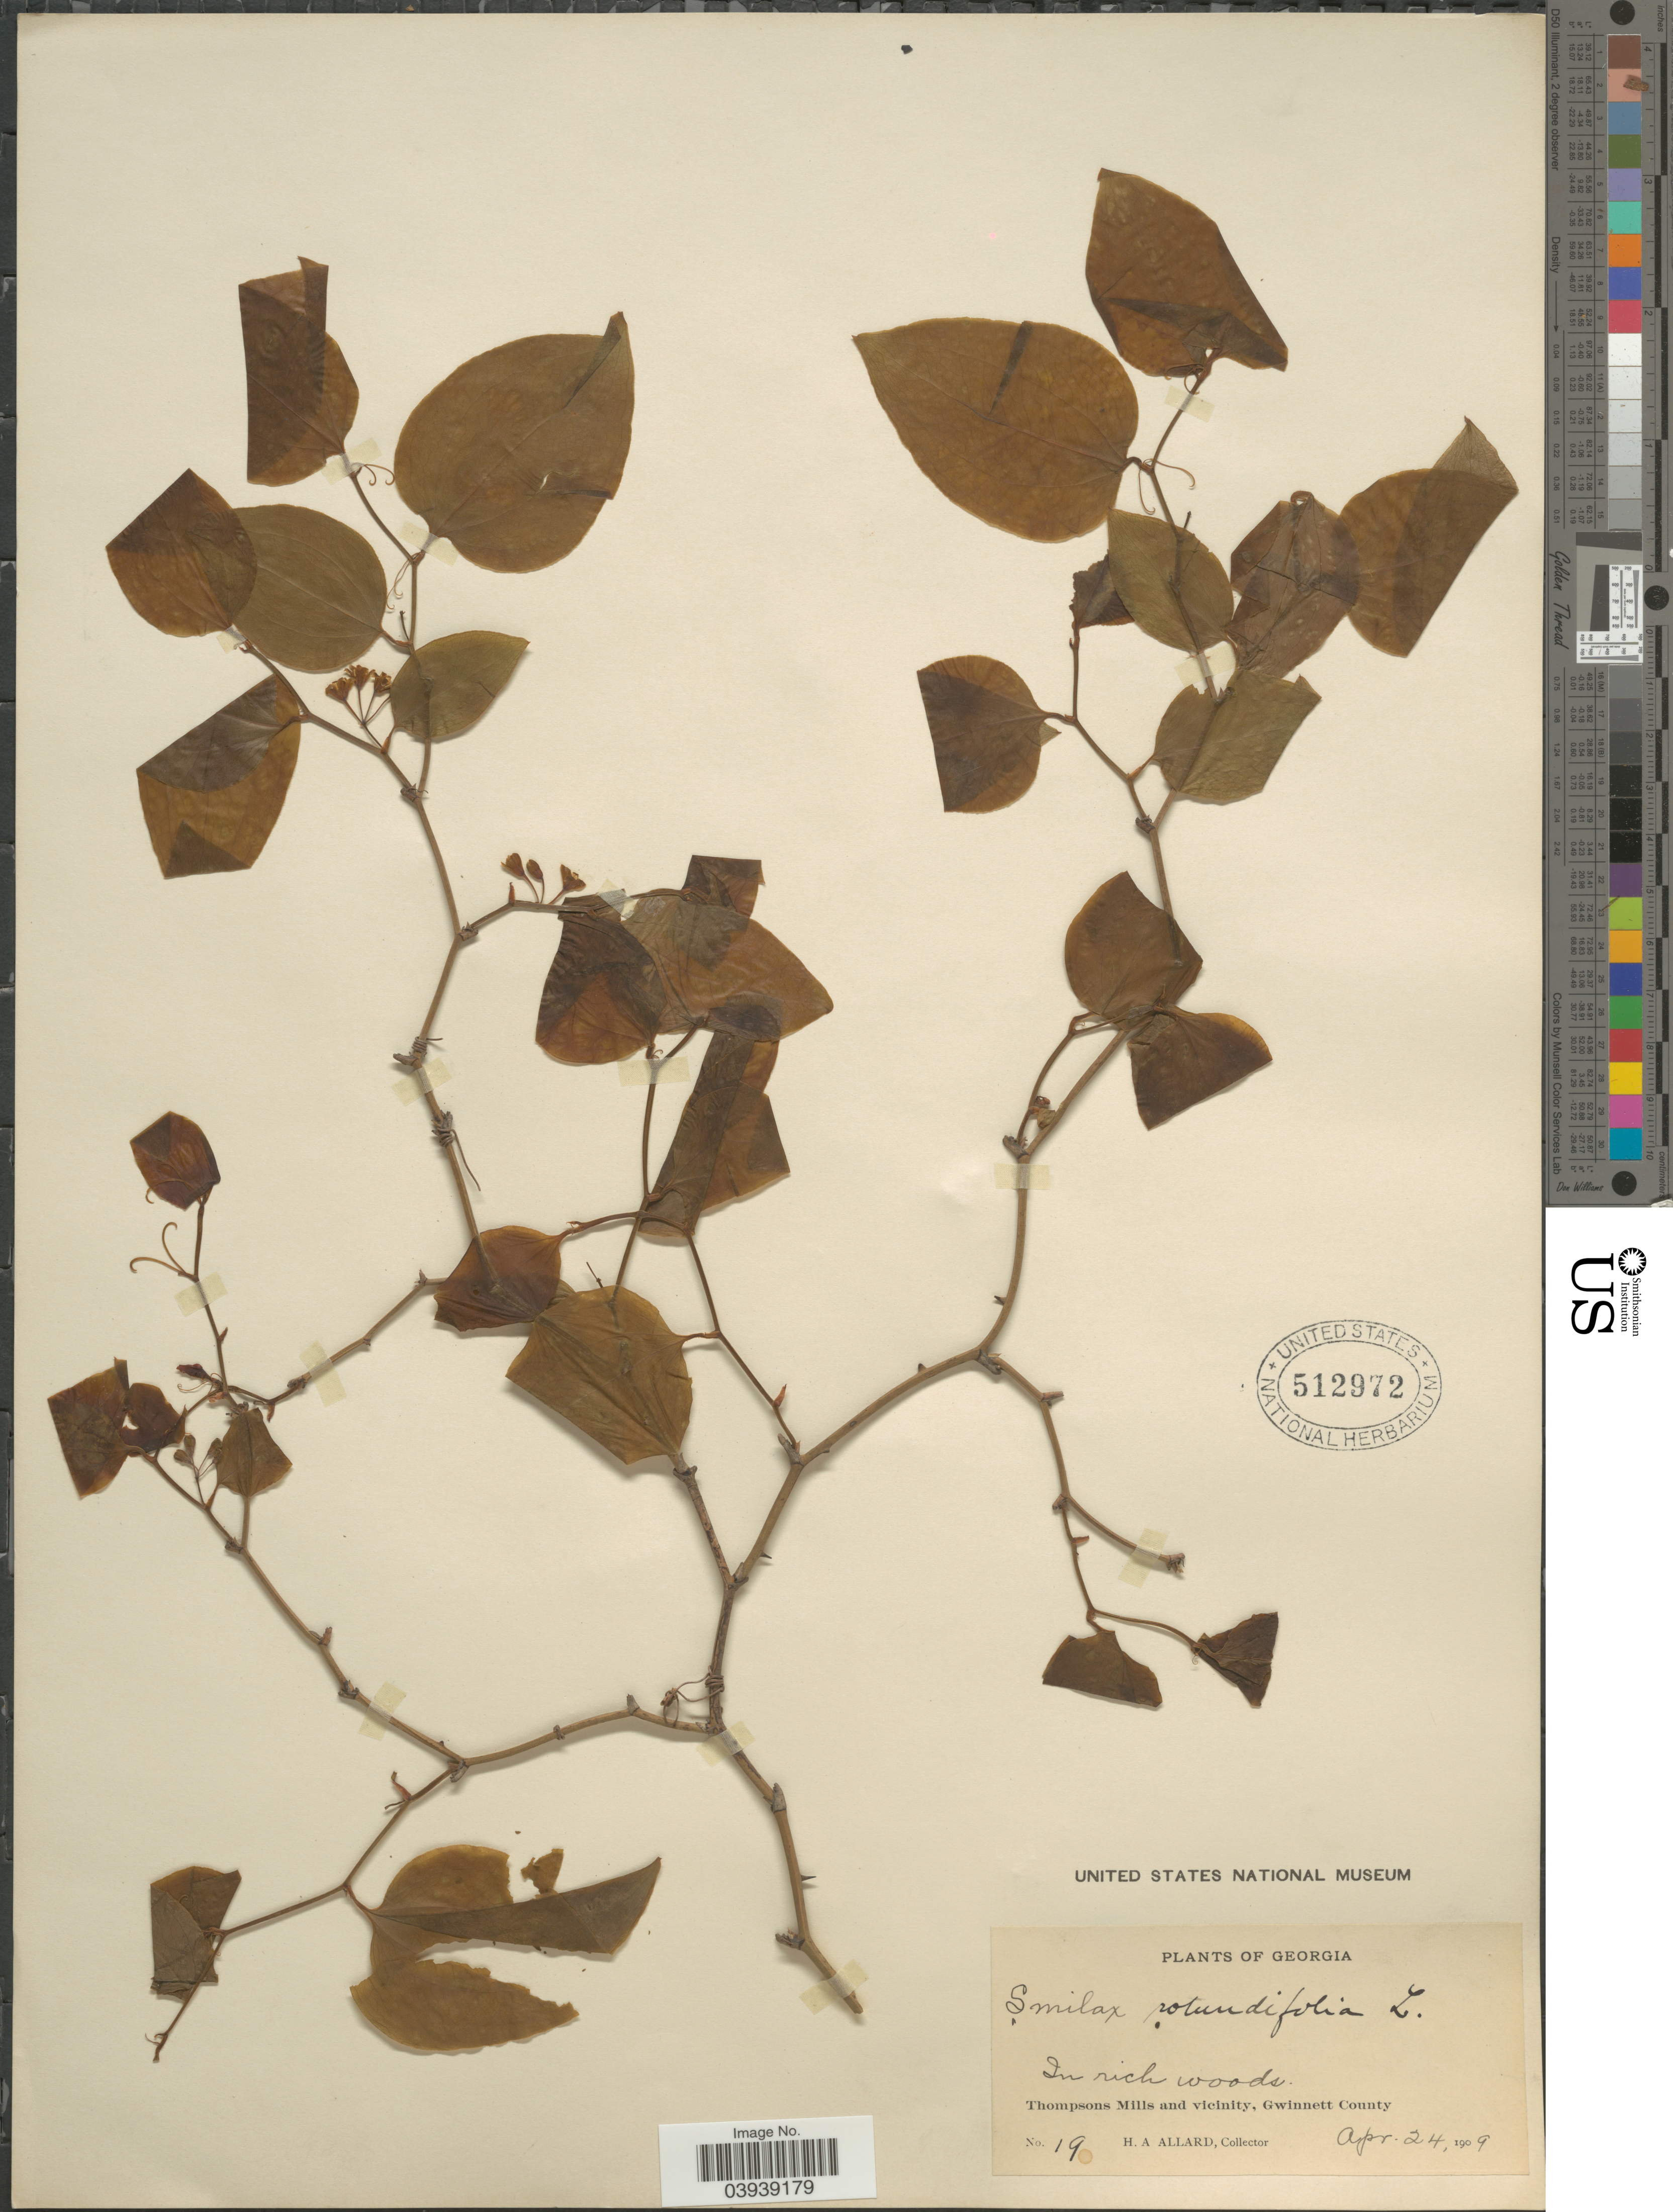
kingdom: Plantae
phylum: Tracheophyta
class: Liliopsida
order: Liliales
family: Smilacaceae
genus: Smilax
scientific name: Smilax rotundifolia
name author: L.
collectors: H. A. Allard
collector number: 19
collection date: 1909-04-24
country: United States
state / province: Georgia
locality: In rich woods. Thompsons Mills and vicinity, Gwinnett County.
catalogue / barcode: US 512972